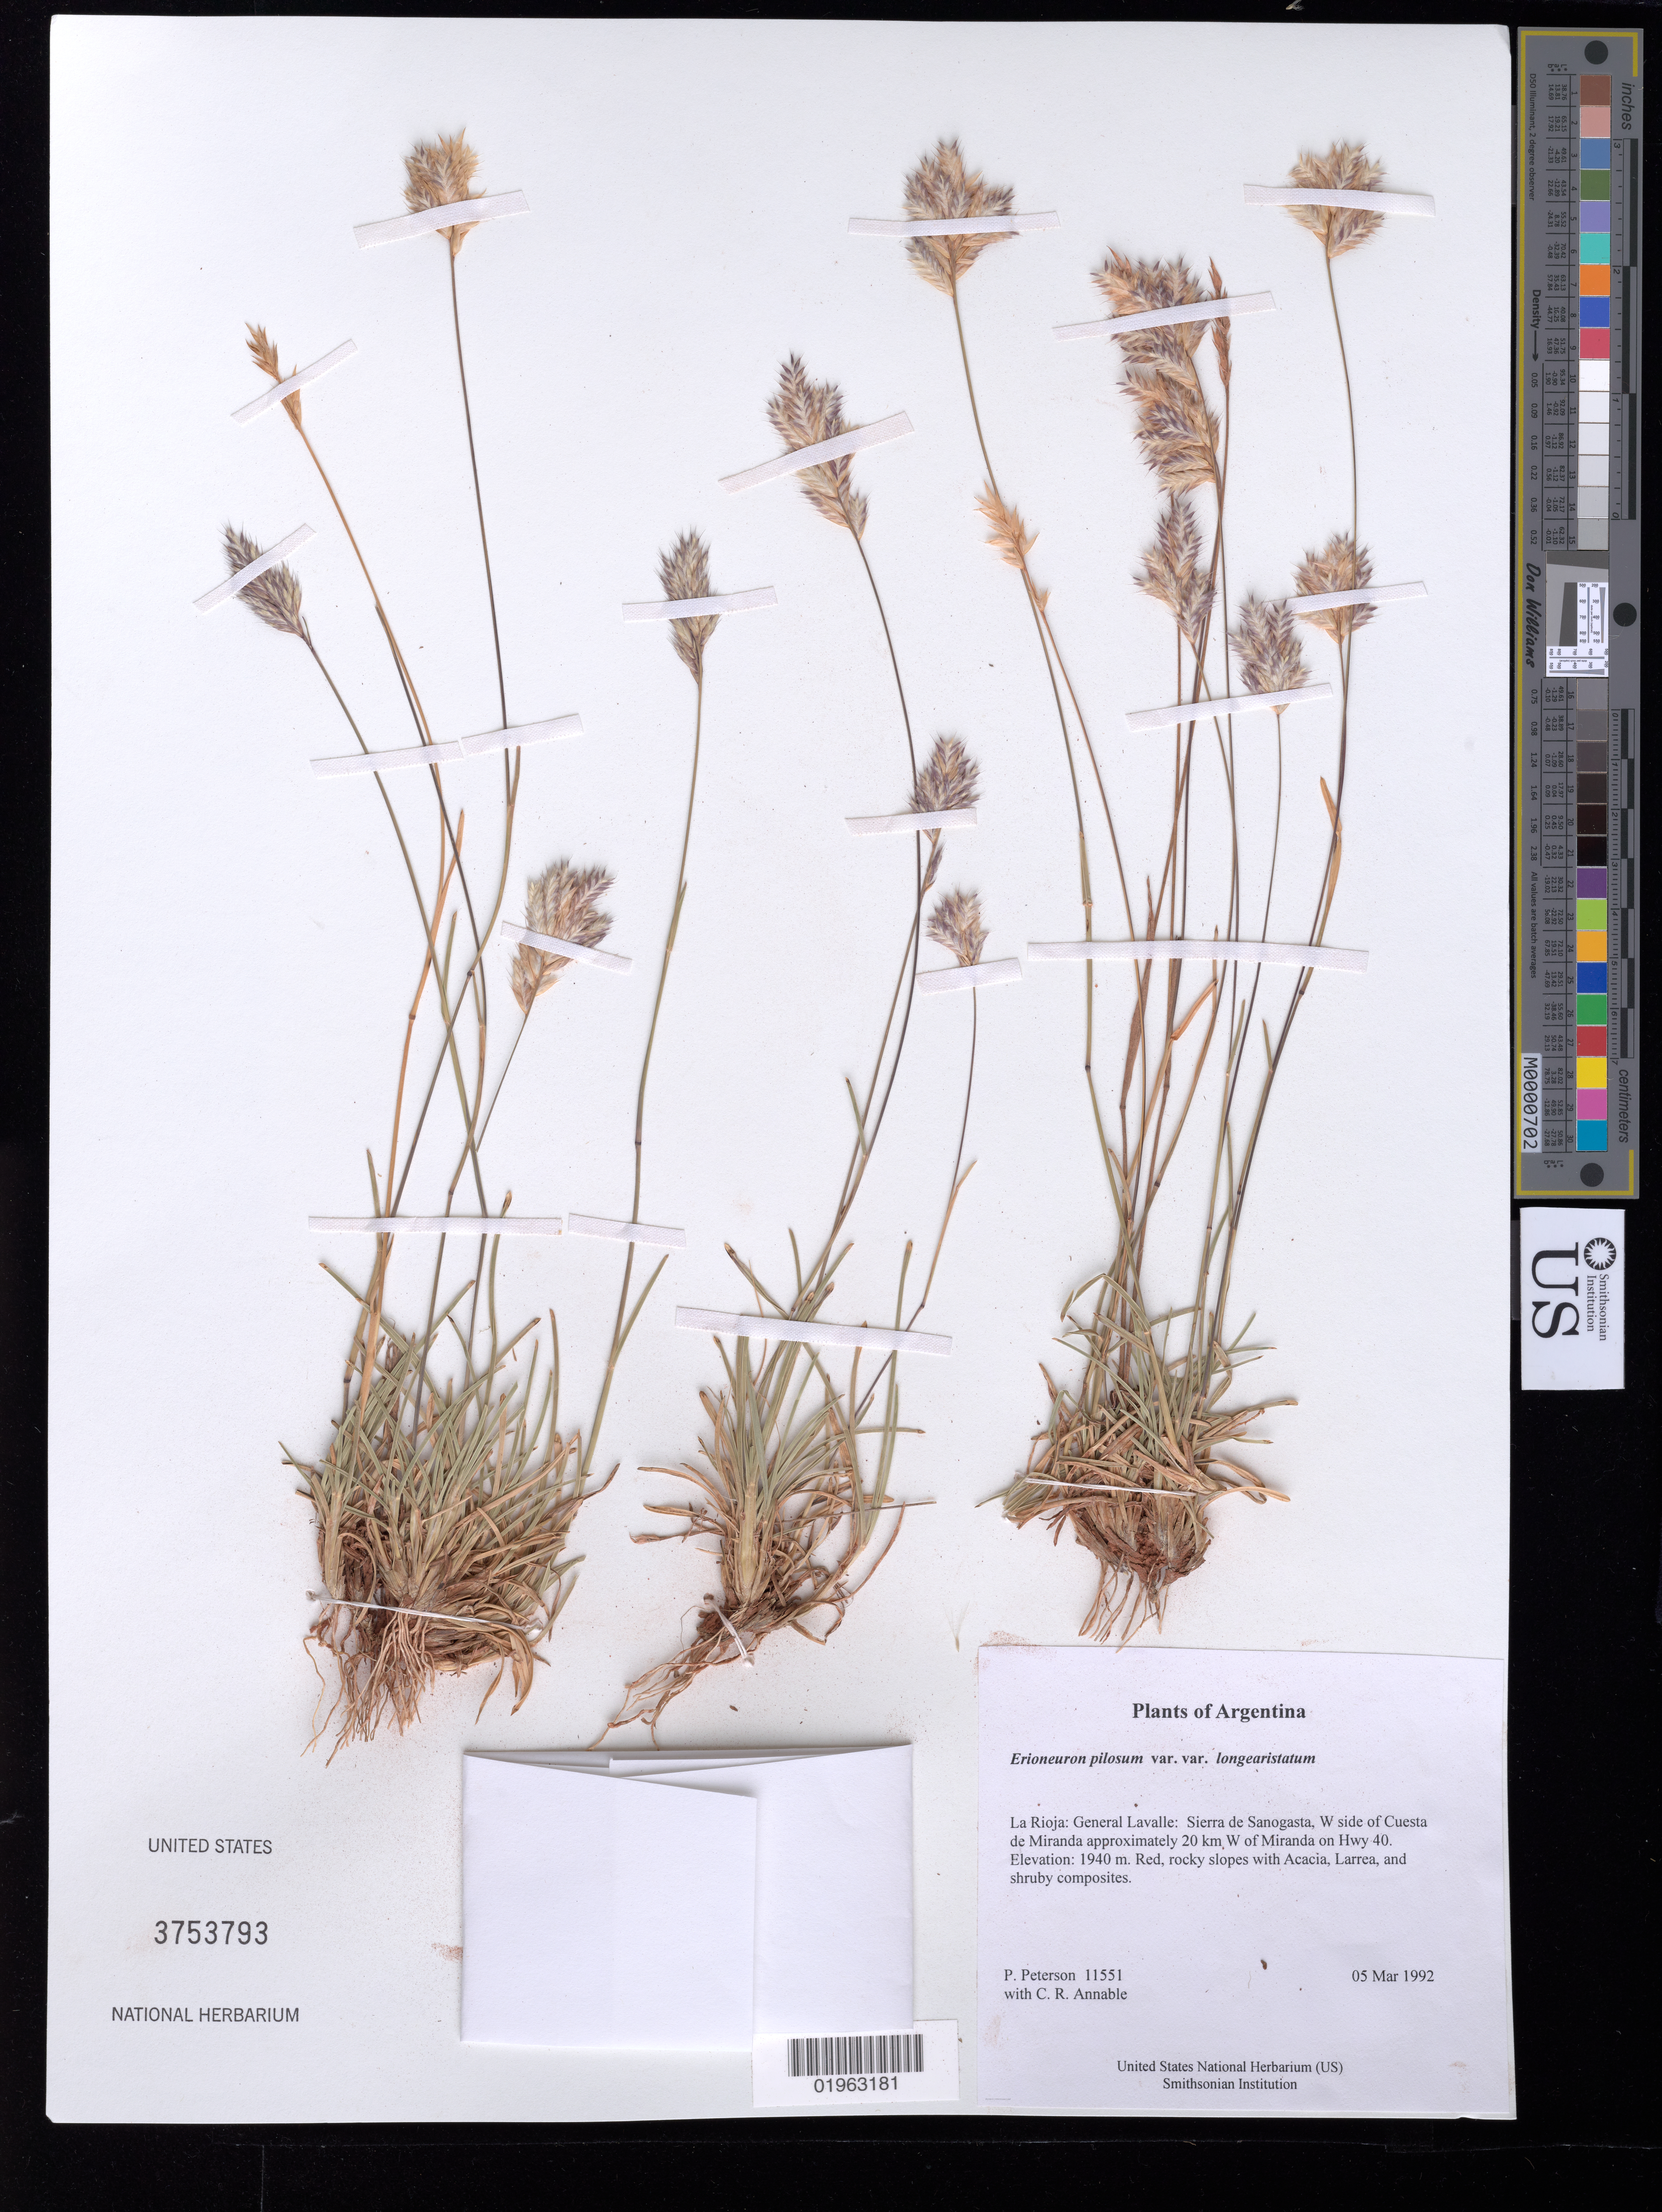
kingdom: Plantae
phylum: Tracheophyta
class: Liliopsida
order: Poales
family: Poaceae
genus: Erioneuron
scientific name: Erioneuron pilosum var. longearistatum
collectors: P. M. Peterson & C. R. Annable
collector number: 11551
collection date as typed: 05 Mar 1992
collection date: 1992-03-05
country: Argentina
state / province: La Rioja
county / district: General Lavalle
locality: Sierra de Sanogasta, W side of Cuesta de Miranda approximately 20 km W of Miranda on Hwy 40.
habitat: Red, rocky slopes with Acacia, Larrea, and shruby composites.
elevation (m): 1940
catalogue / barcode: US 3753793